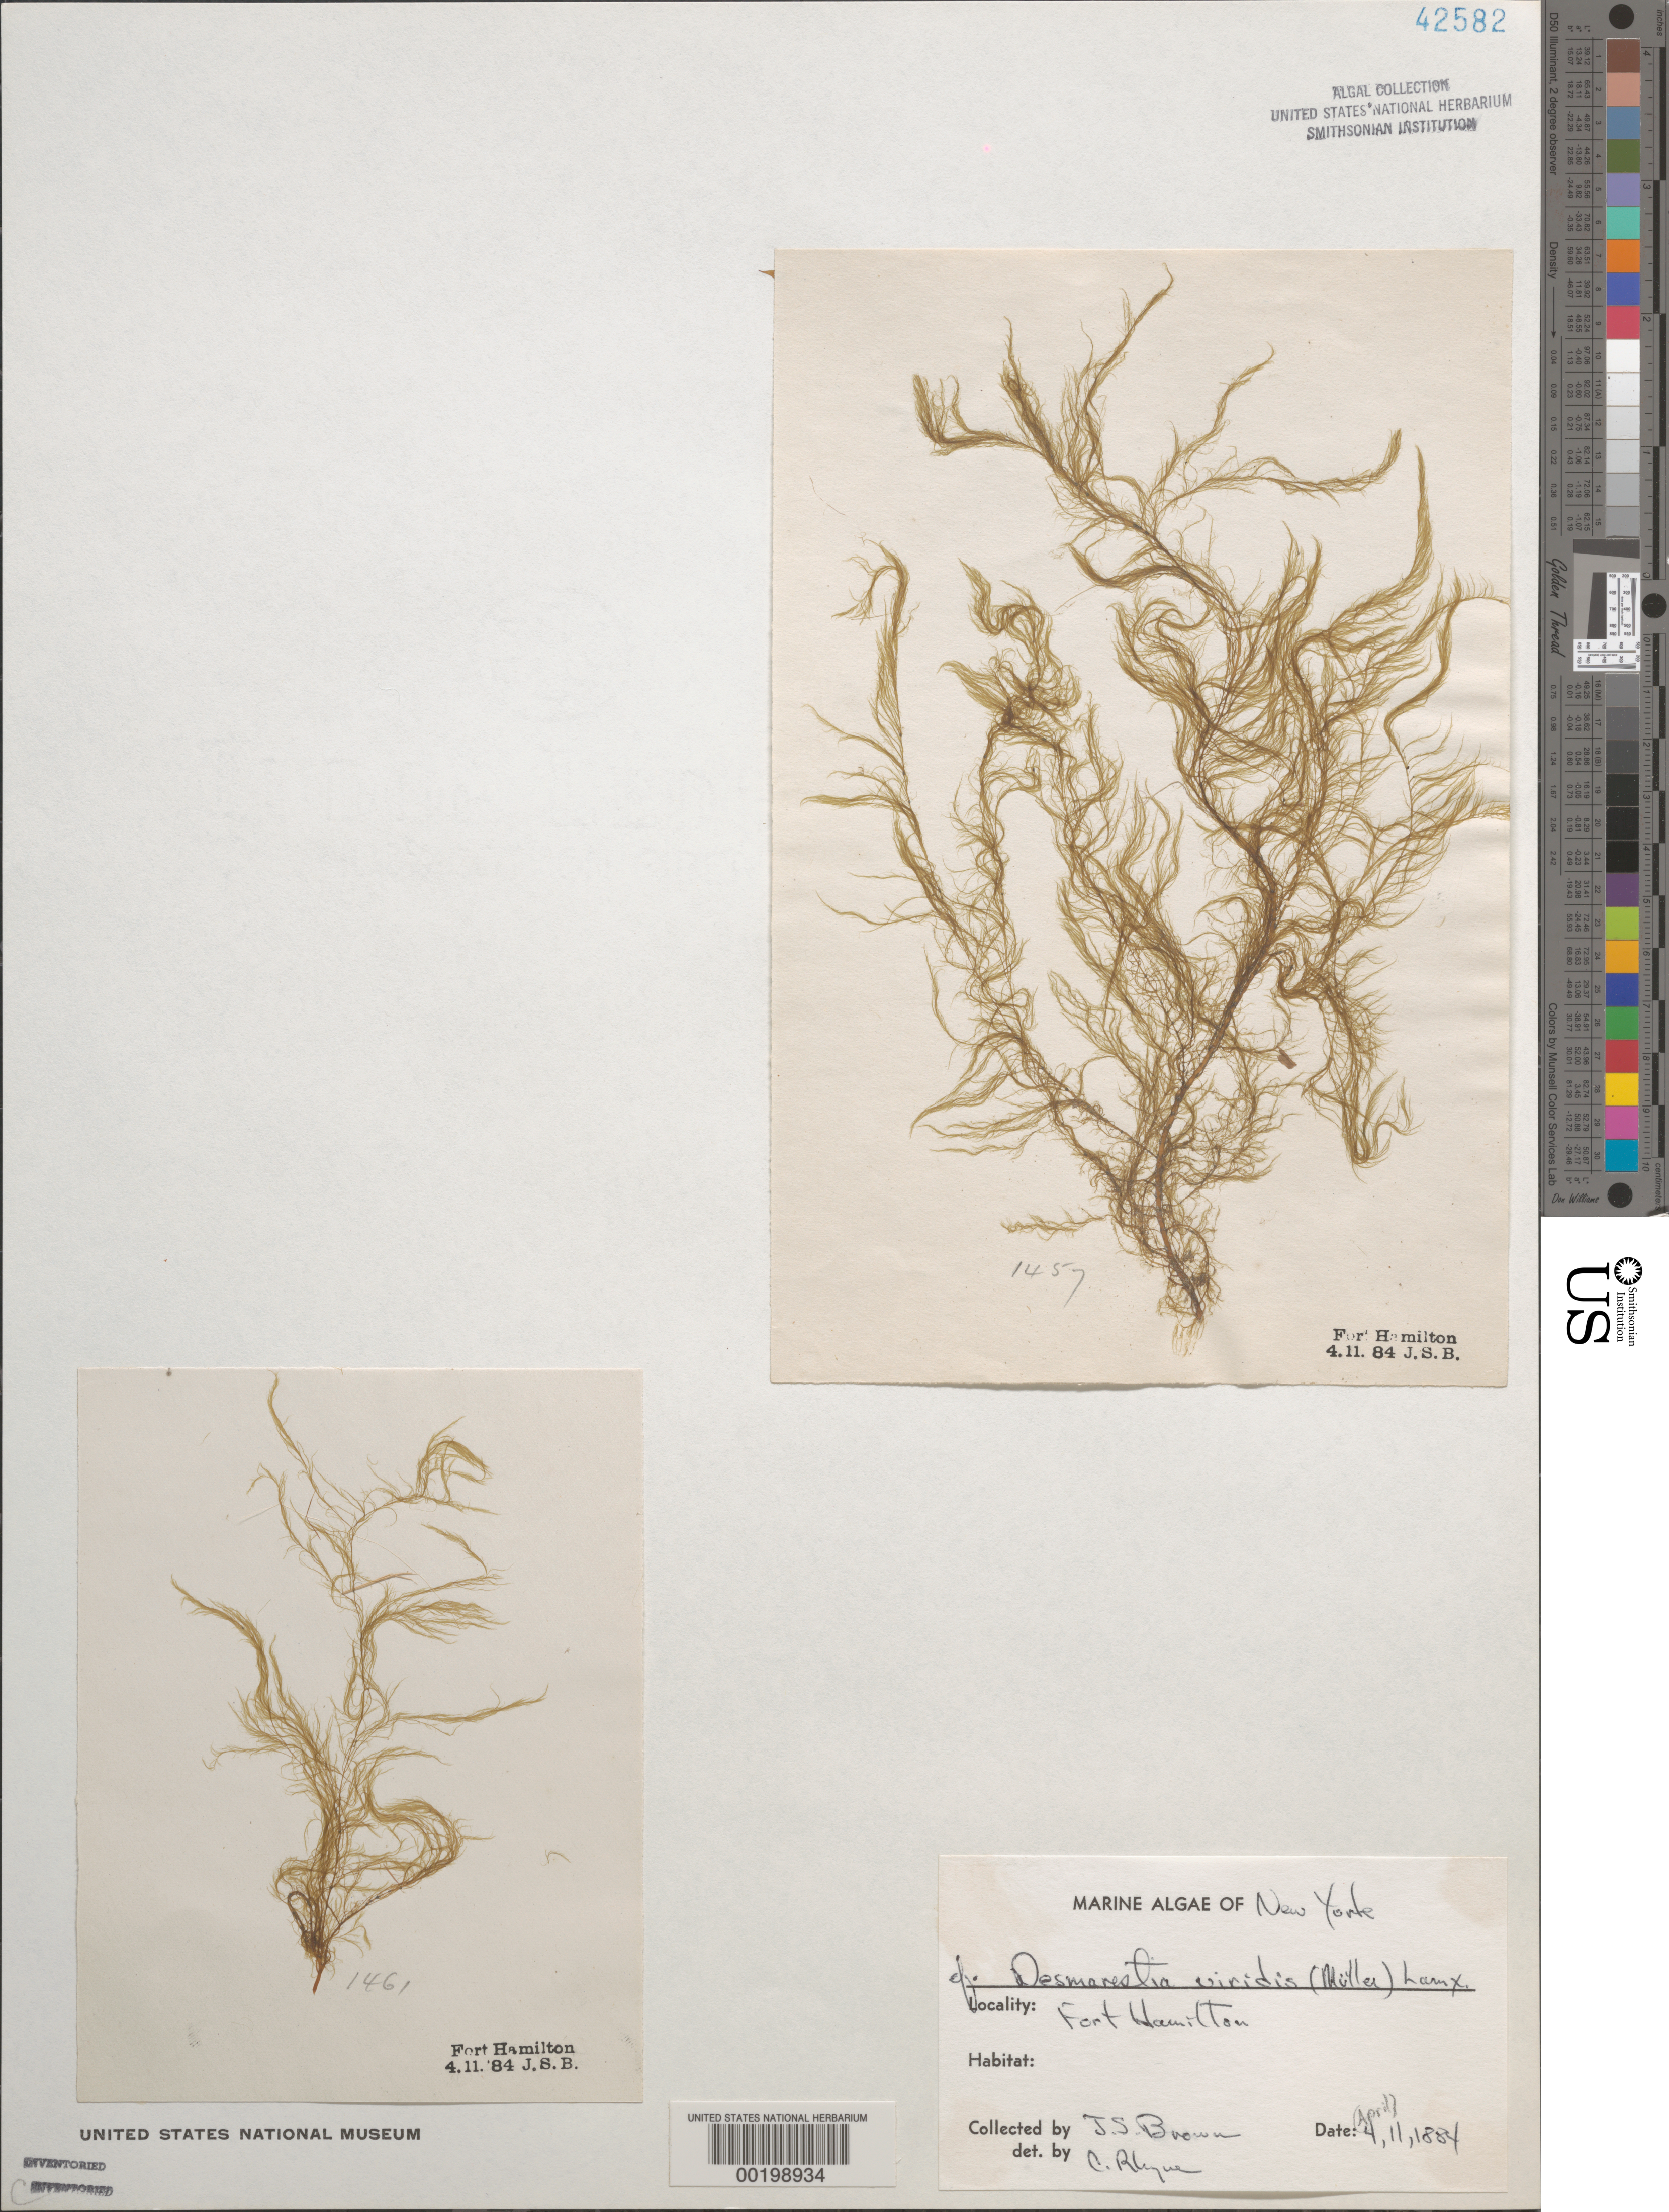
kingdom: Chromista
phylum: Ochrophyta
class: Phaeophyceae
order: Desmarestiales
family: Desmarestiaceae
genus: Desmarestia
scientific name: Desmarestia viridis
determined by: Rhyne, C. F.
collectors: J. S. Brown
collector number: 1457 & 1461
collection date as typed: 11 Apr 1884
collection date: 1884-04-11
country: United States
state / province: New York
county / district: Kings County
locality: Fort Hamilton, Brooklyn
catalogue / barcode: US 42582